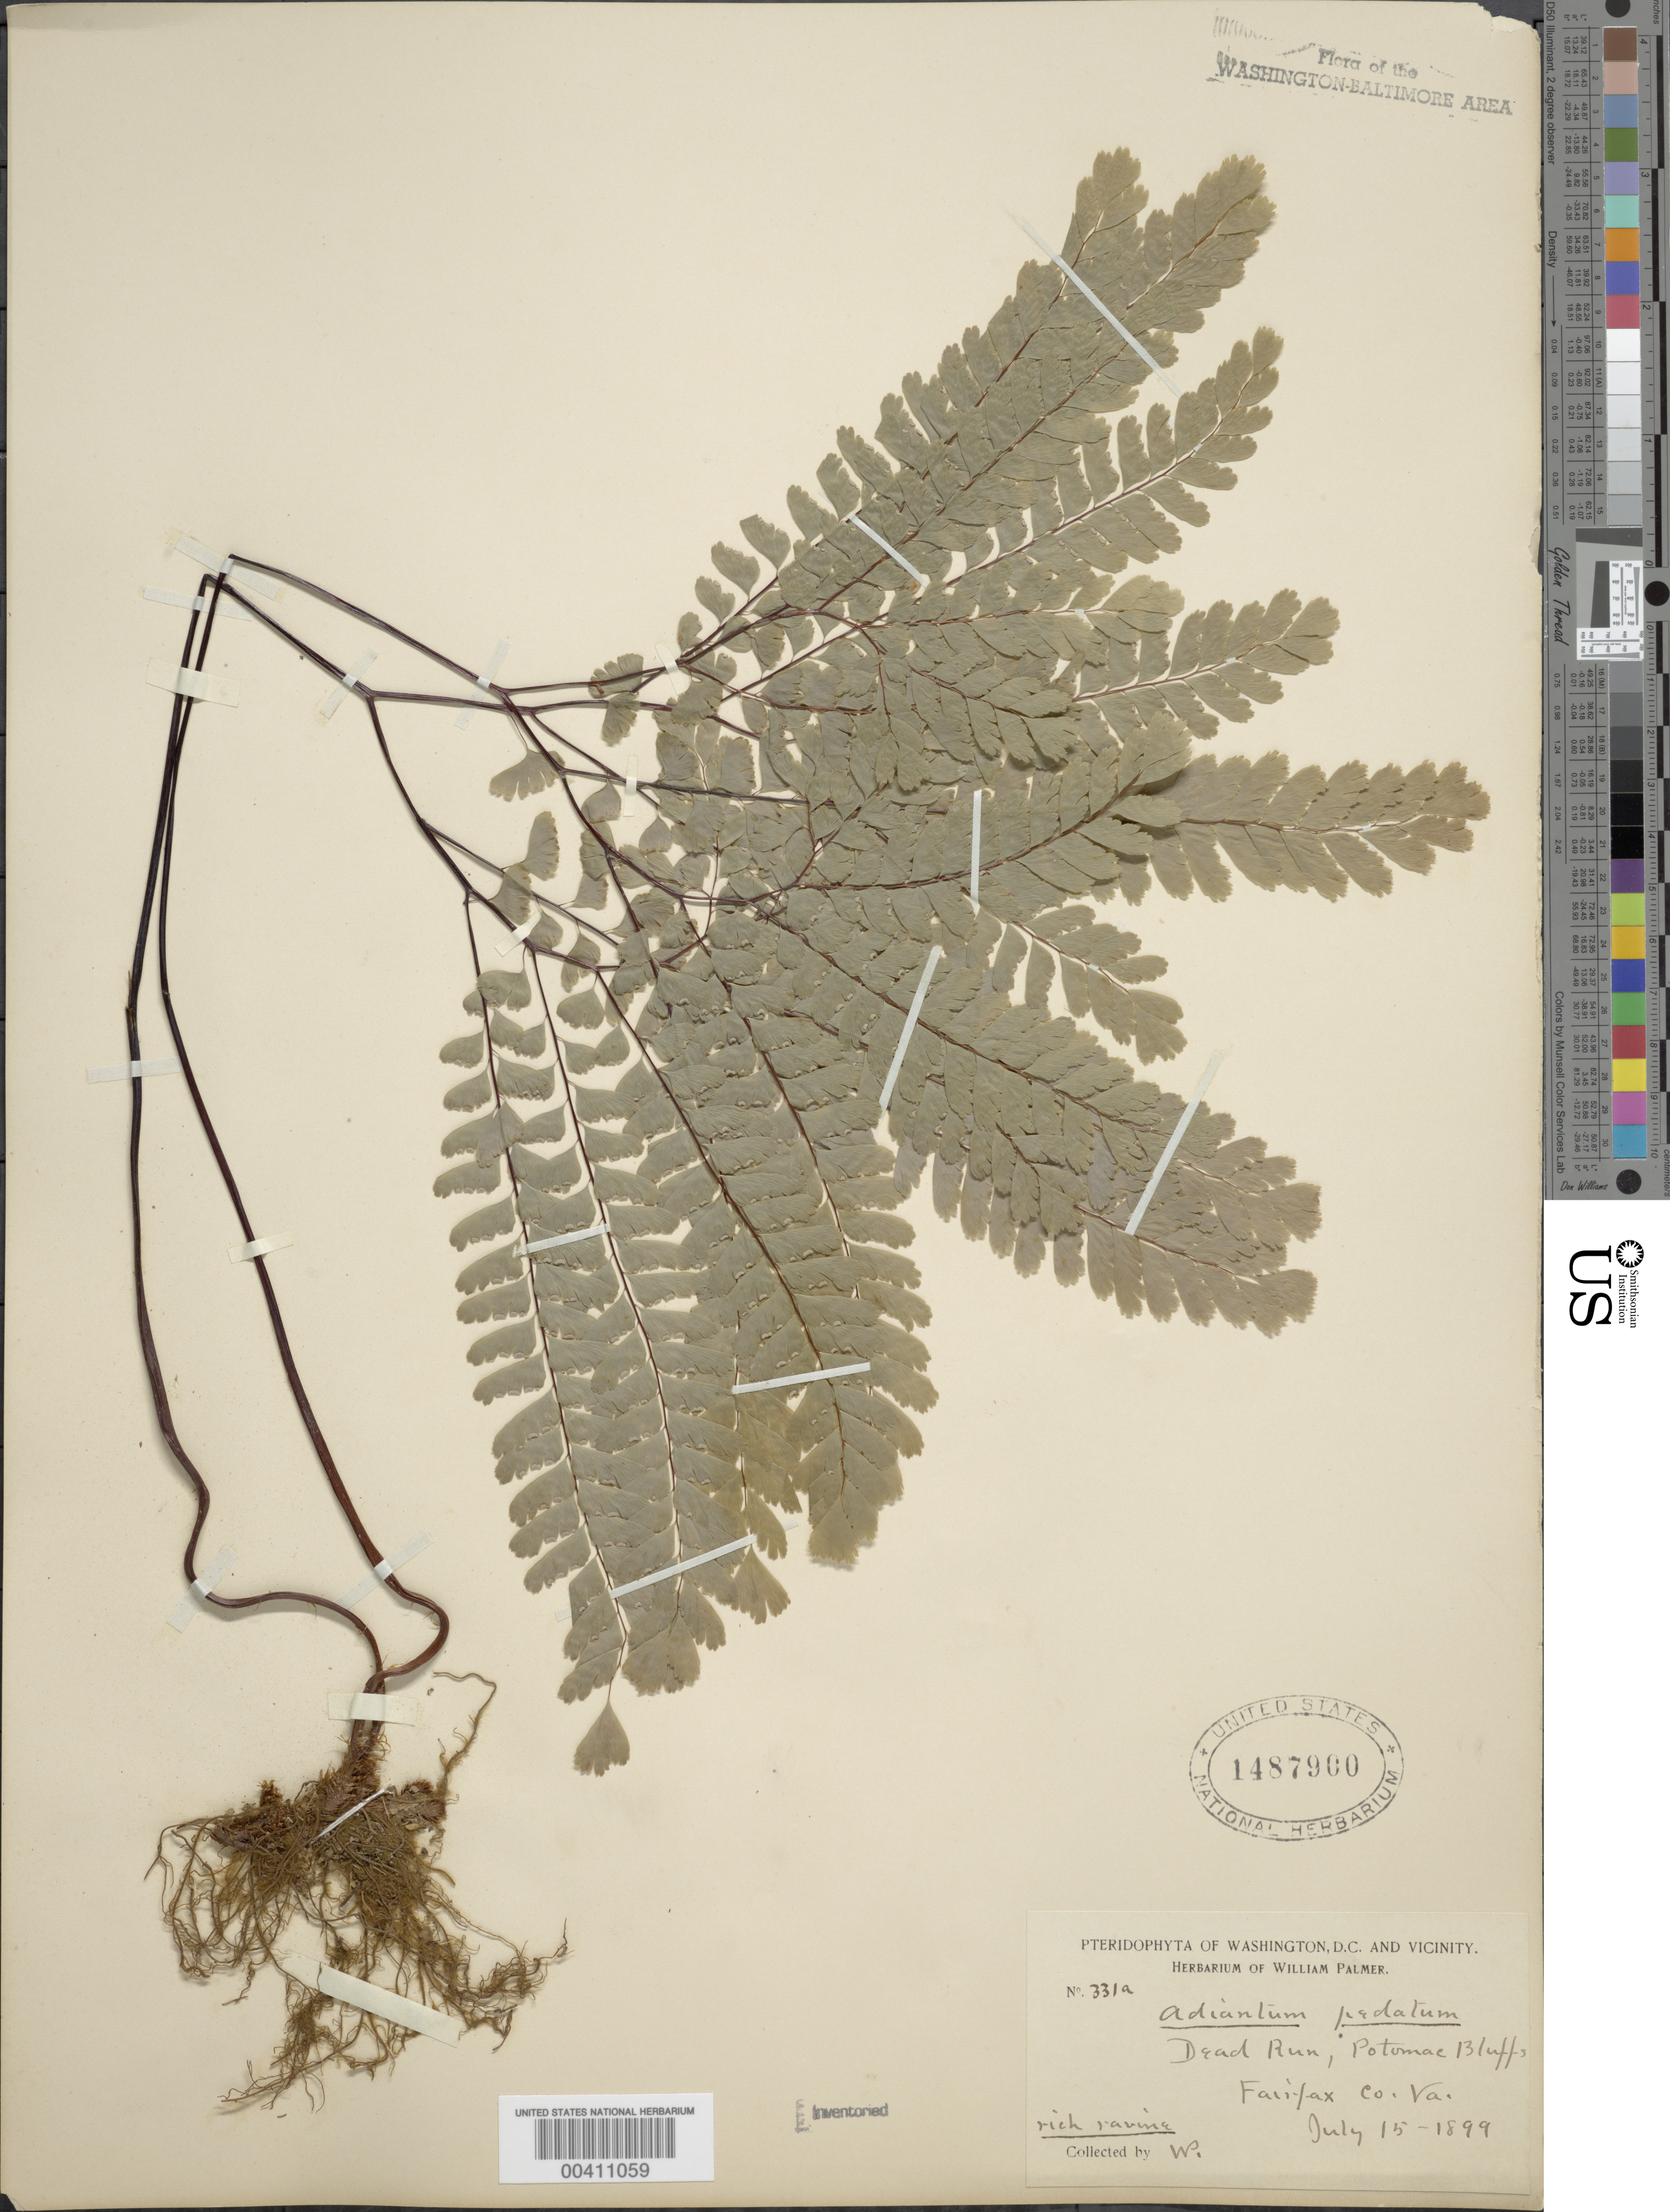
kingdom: Plantae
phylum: Tracheophyta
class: Polypodiopsida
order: Polypodiales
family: Pteridaceae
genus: Adiantum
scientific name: Adiantum pedatum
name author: L.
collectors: W. Palmer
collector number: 331A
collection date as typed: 15 Jul 1899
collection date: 1899-07-15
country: United States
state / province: Virginia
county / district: Fairfax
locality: Dead Run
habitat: Rich ravine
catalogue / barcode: US 1487900